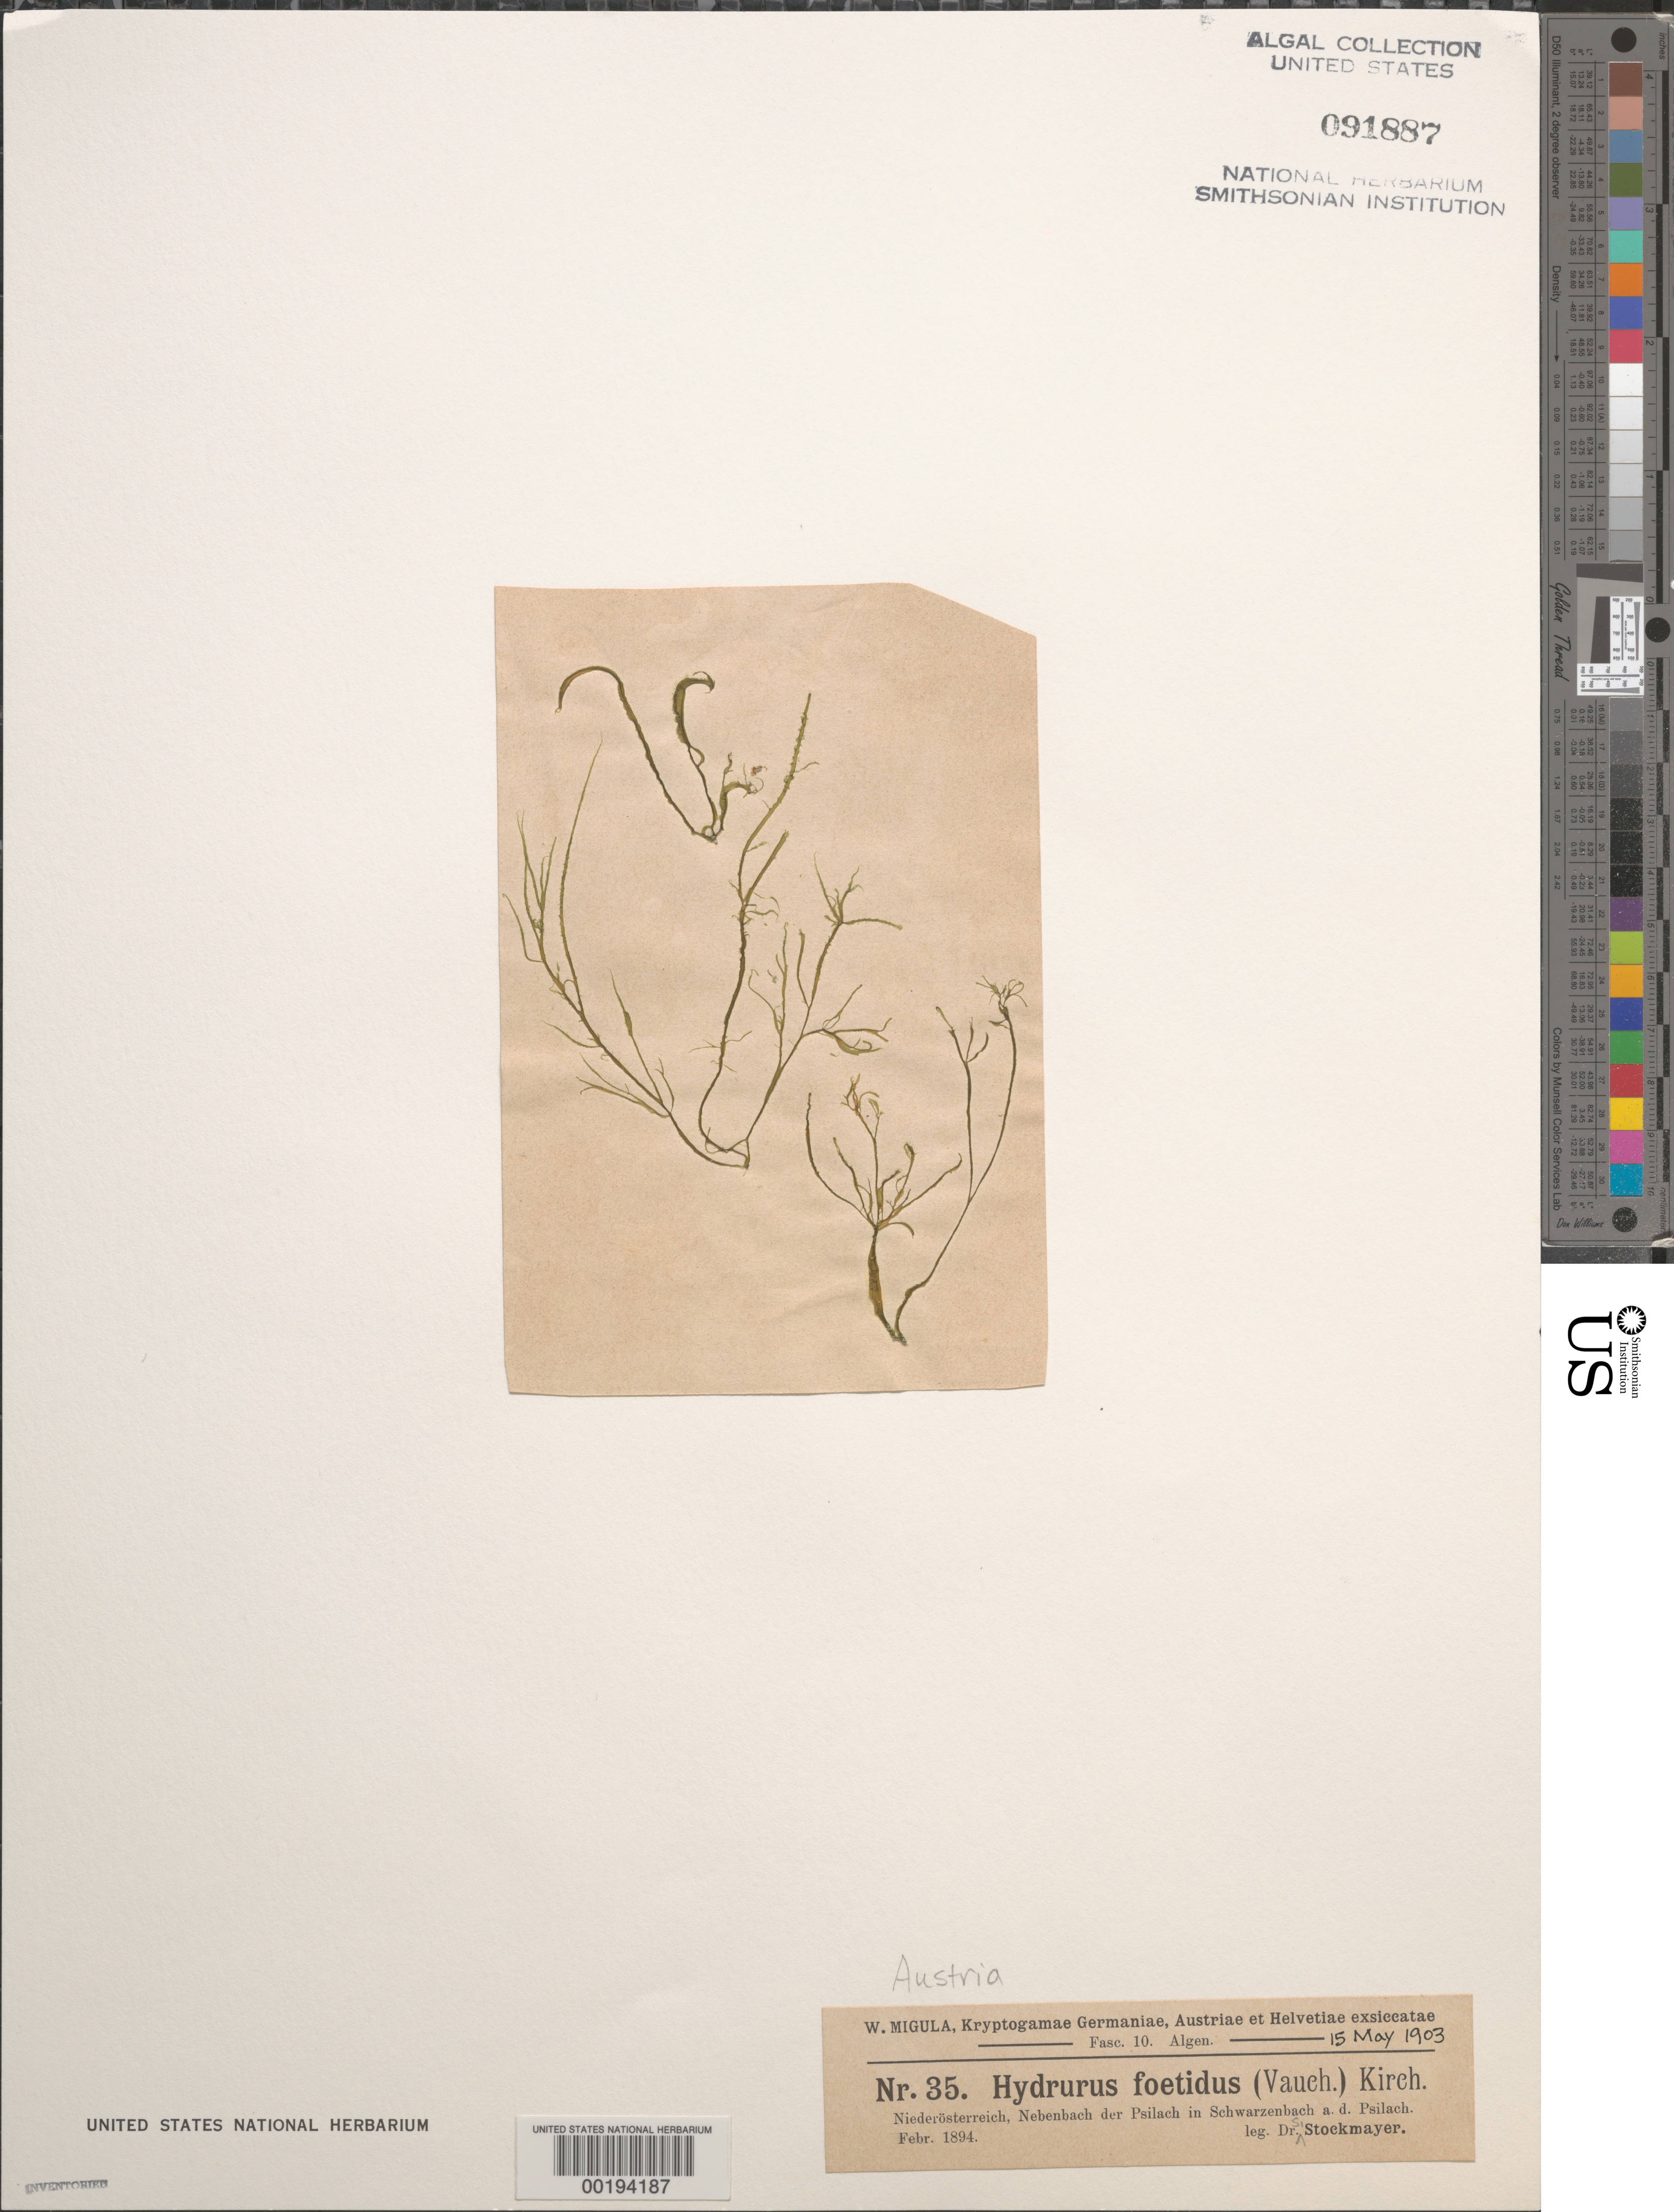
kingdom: Chromista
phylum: Ochrophyta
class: Chrysophyceae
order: Hydrurales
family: Hydruraceae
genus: Hydrurus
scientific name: Hydrurus foetidus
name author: (Villars) Trevis.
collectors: S. Stockmayer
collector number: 35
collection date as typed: Feb 1894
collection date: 1894-02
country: Austria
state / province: Niederosterreich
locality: Nebenbach der Psilach in Schwarzenbach ad. Psilach (Psilach=Pielach?)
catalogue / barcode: US 91887